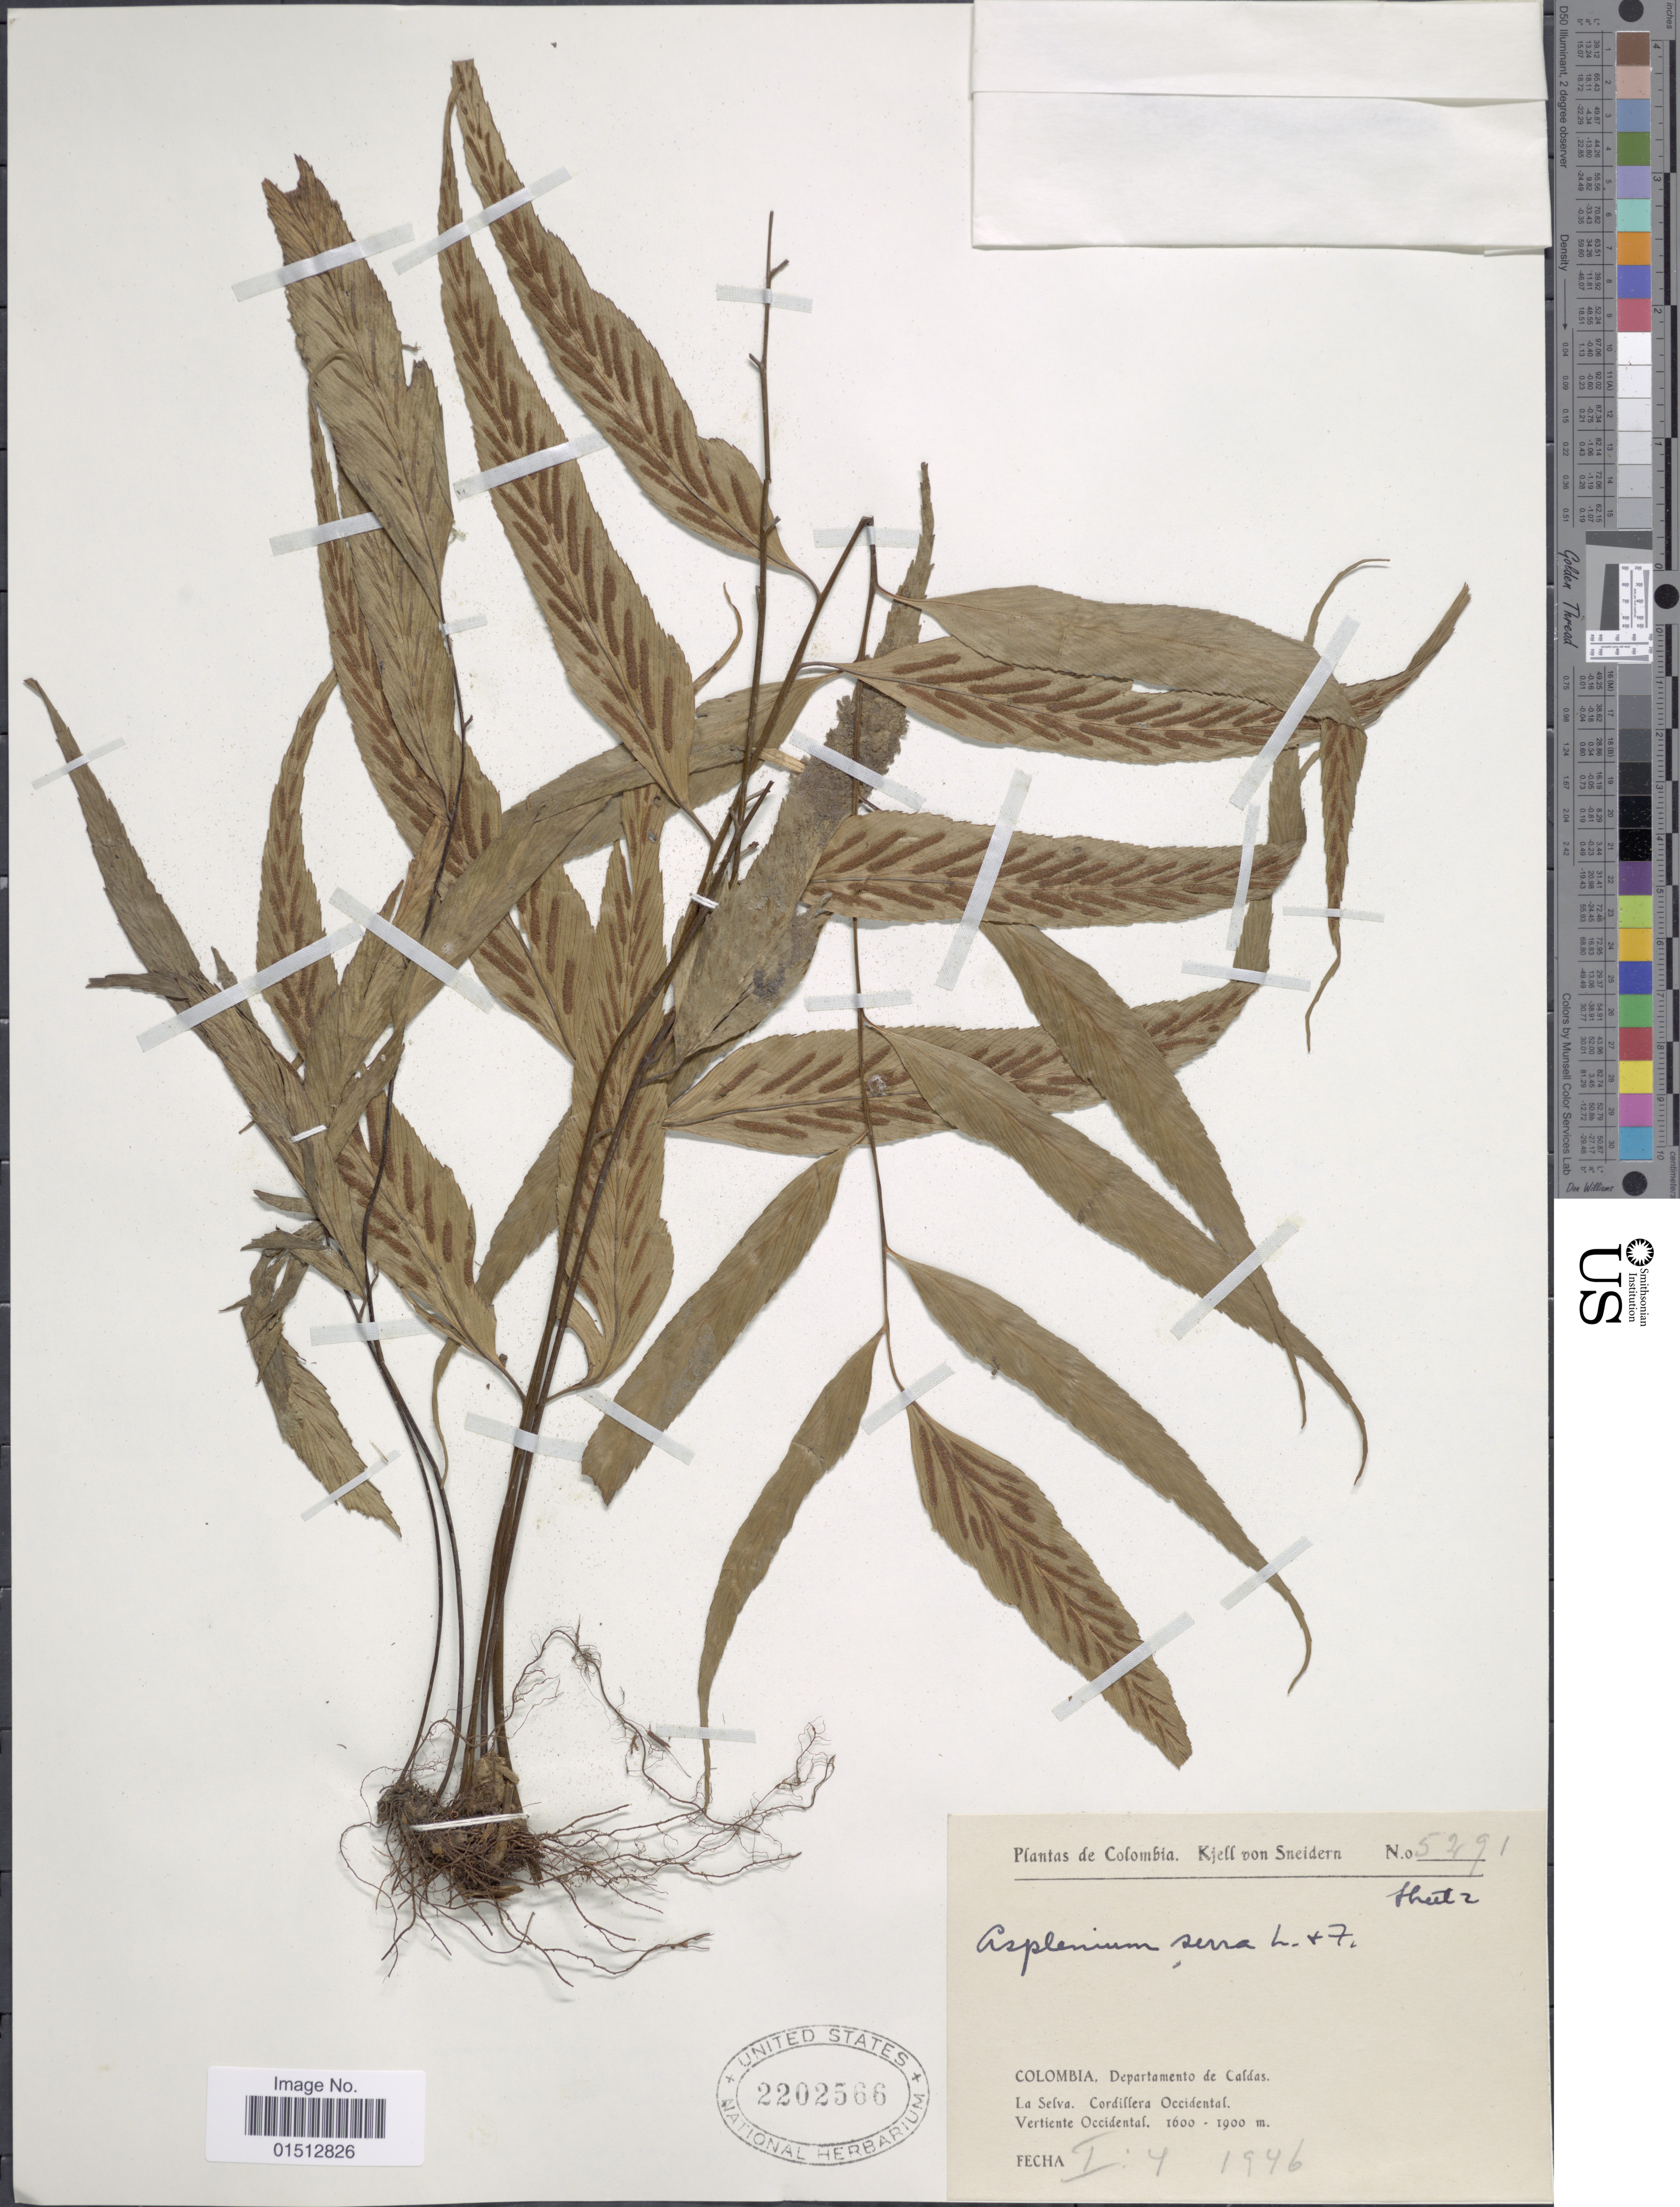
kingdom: Plantae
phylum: Tracheophyta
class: Polypodiopsida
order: Polypodiales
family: Aspleniaceae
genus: Asplenium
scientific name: Asplenium serra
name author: Langsd. & Fisch.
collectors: K. von Sneidern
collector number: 5291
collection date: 1946-01-04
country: Colombia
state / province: Caldas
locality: Colomiba, Departamento de Caldas, La Selva. Cordillera Occidental. Vertiente Occidental.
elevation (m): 1600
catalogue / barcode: US 2202566